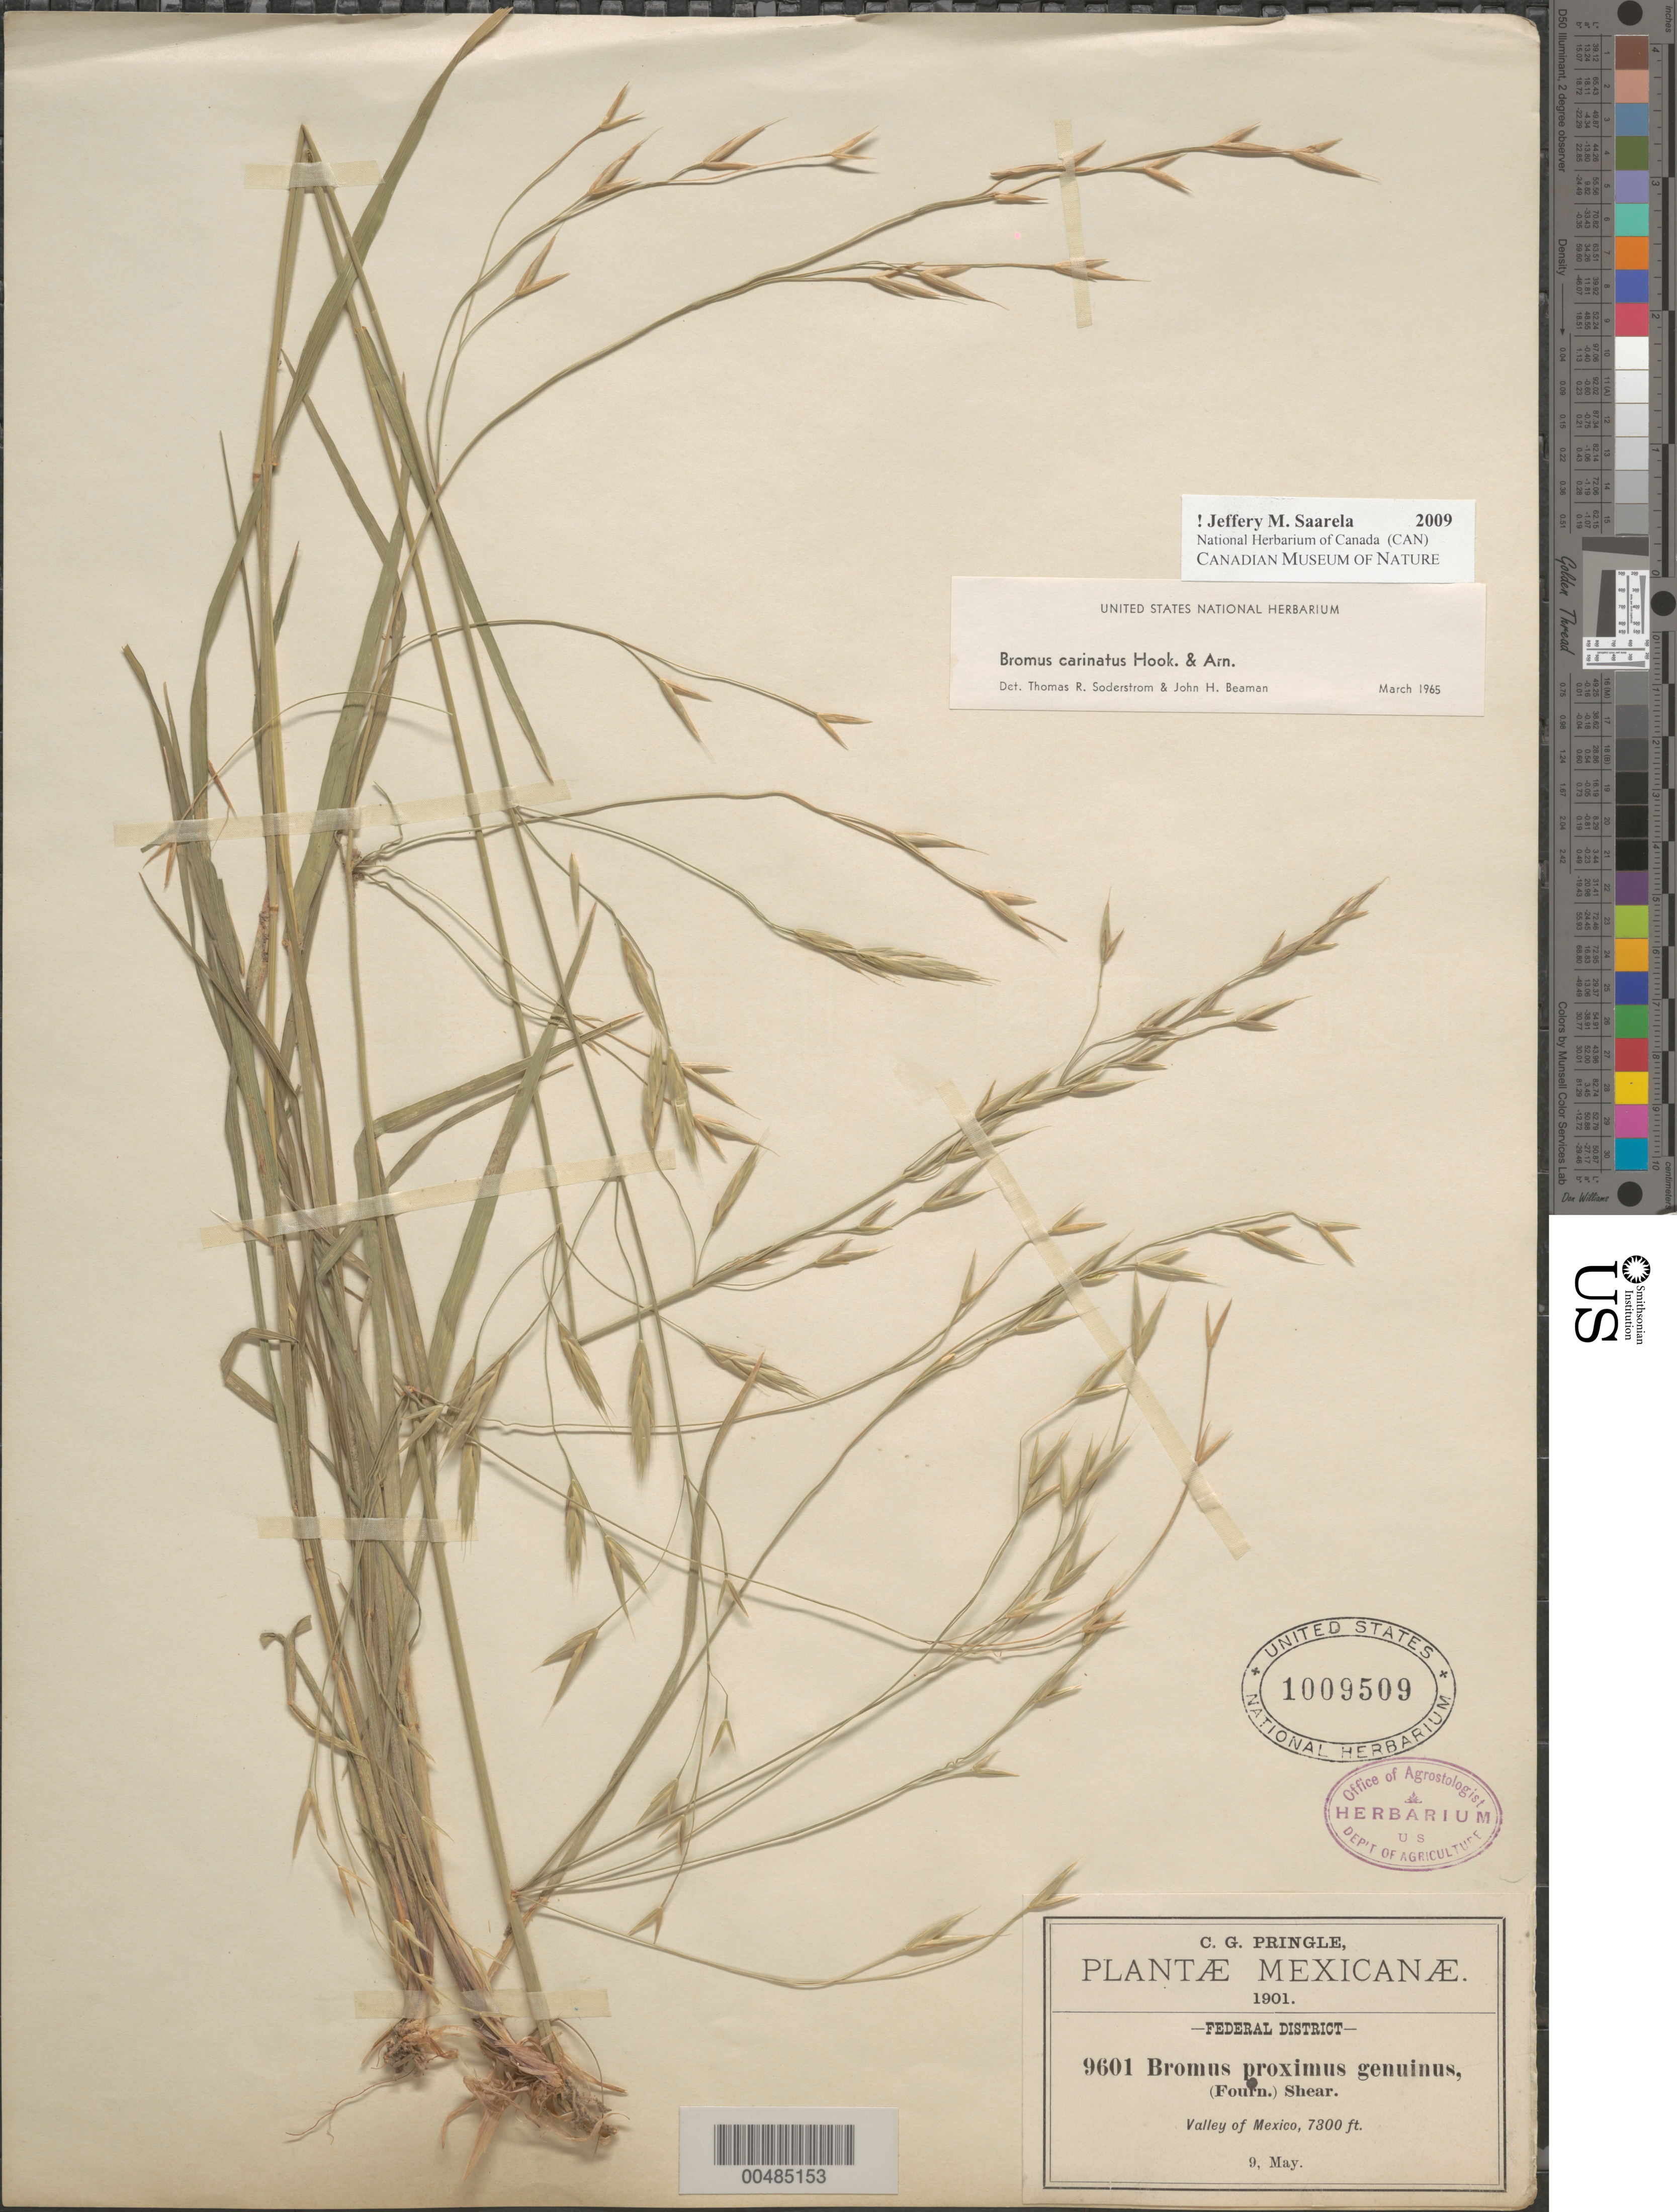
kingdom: Plantae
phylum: Tracheophyta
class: Liliopsida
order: Poales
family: Poaceae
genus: Bromus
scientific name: Bromus carinatus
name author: Hook. & Arn.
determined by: Soderstrom, T. R.; Beaman, J. H.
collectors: C. G. Pringle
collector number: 9601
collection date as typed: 9 May 1901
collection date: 1901-05-09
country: Mexico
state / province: Distrito Federal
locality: Valley of Mexico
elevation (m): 2225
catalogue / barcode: US 1009509